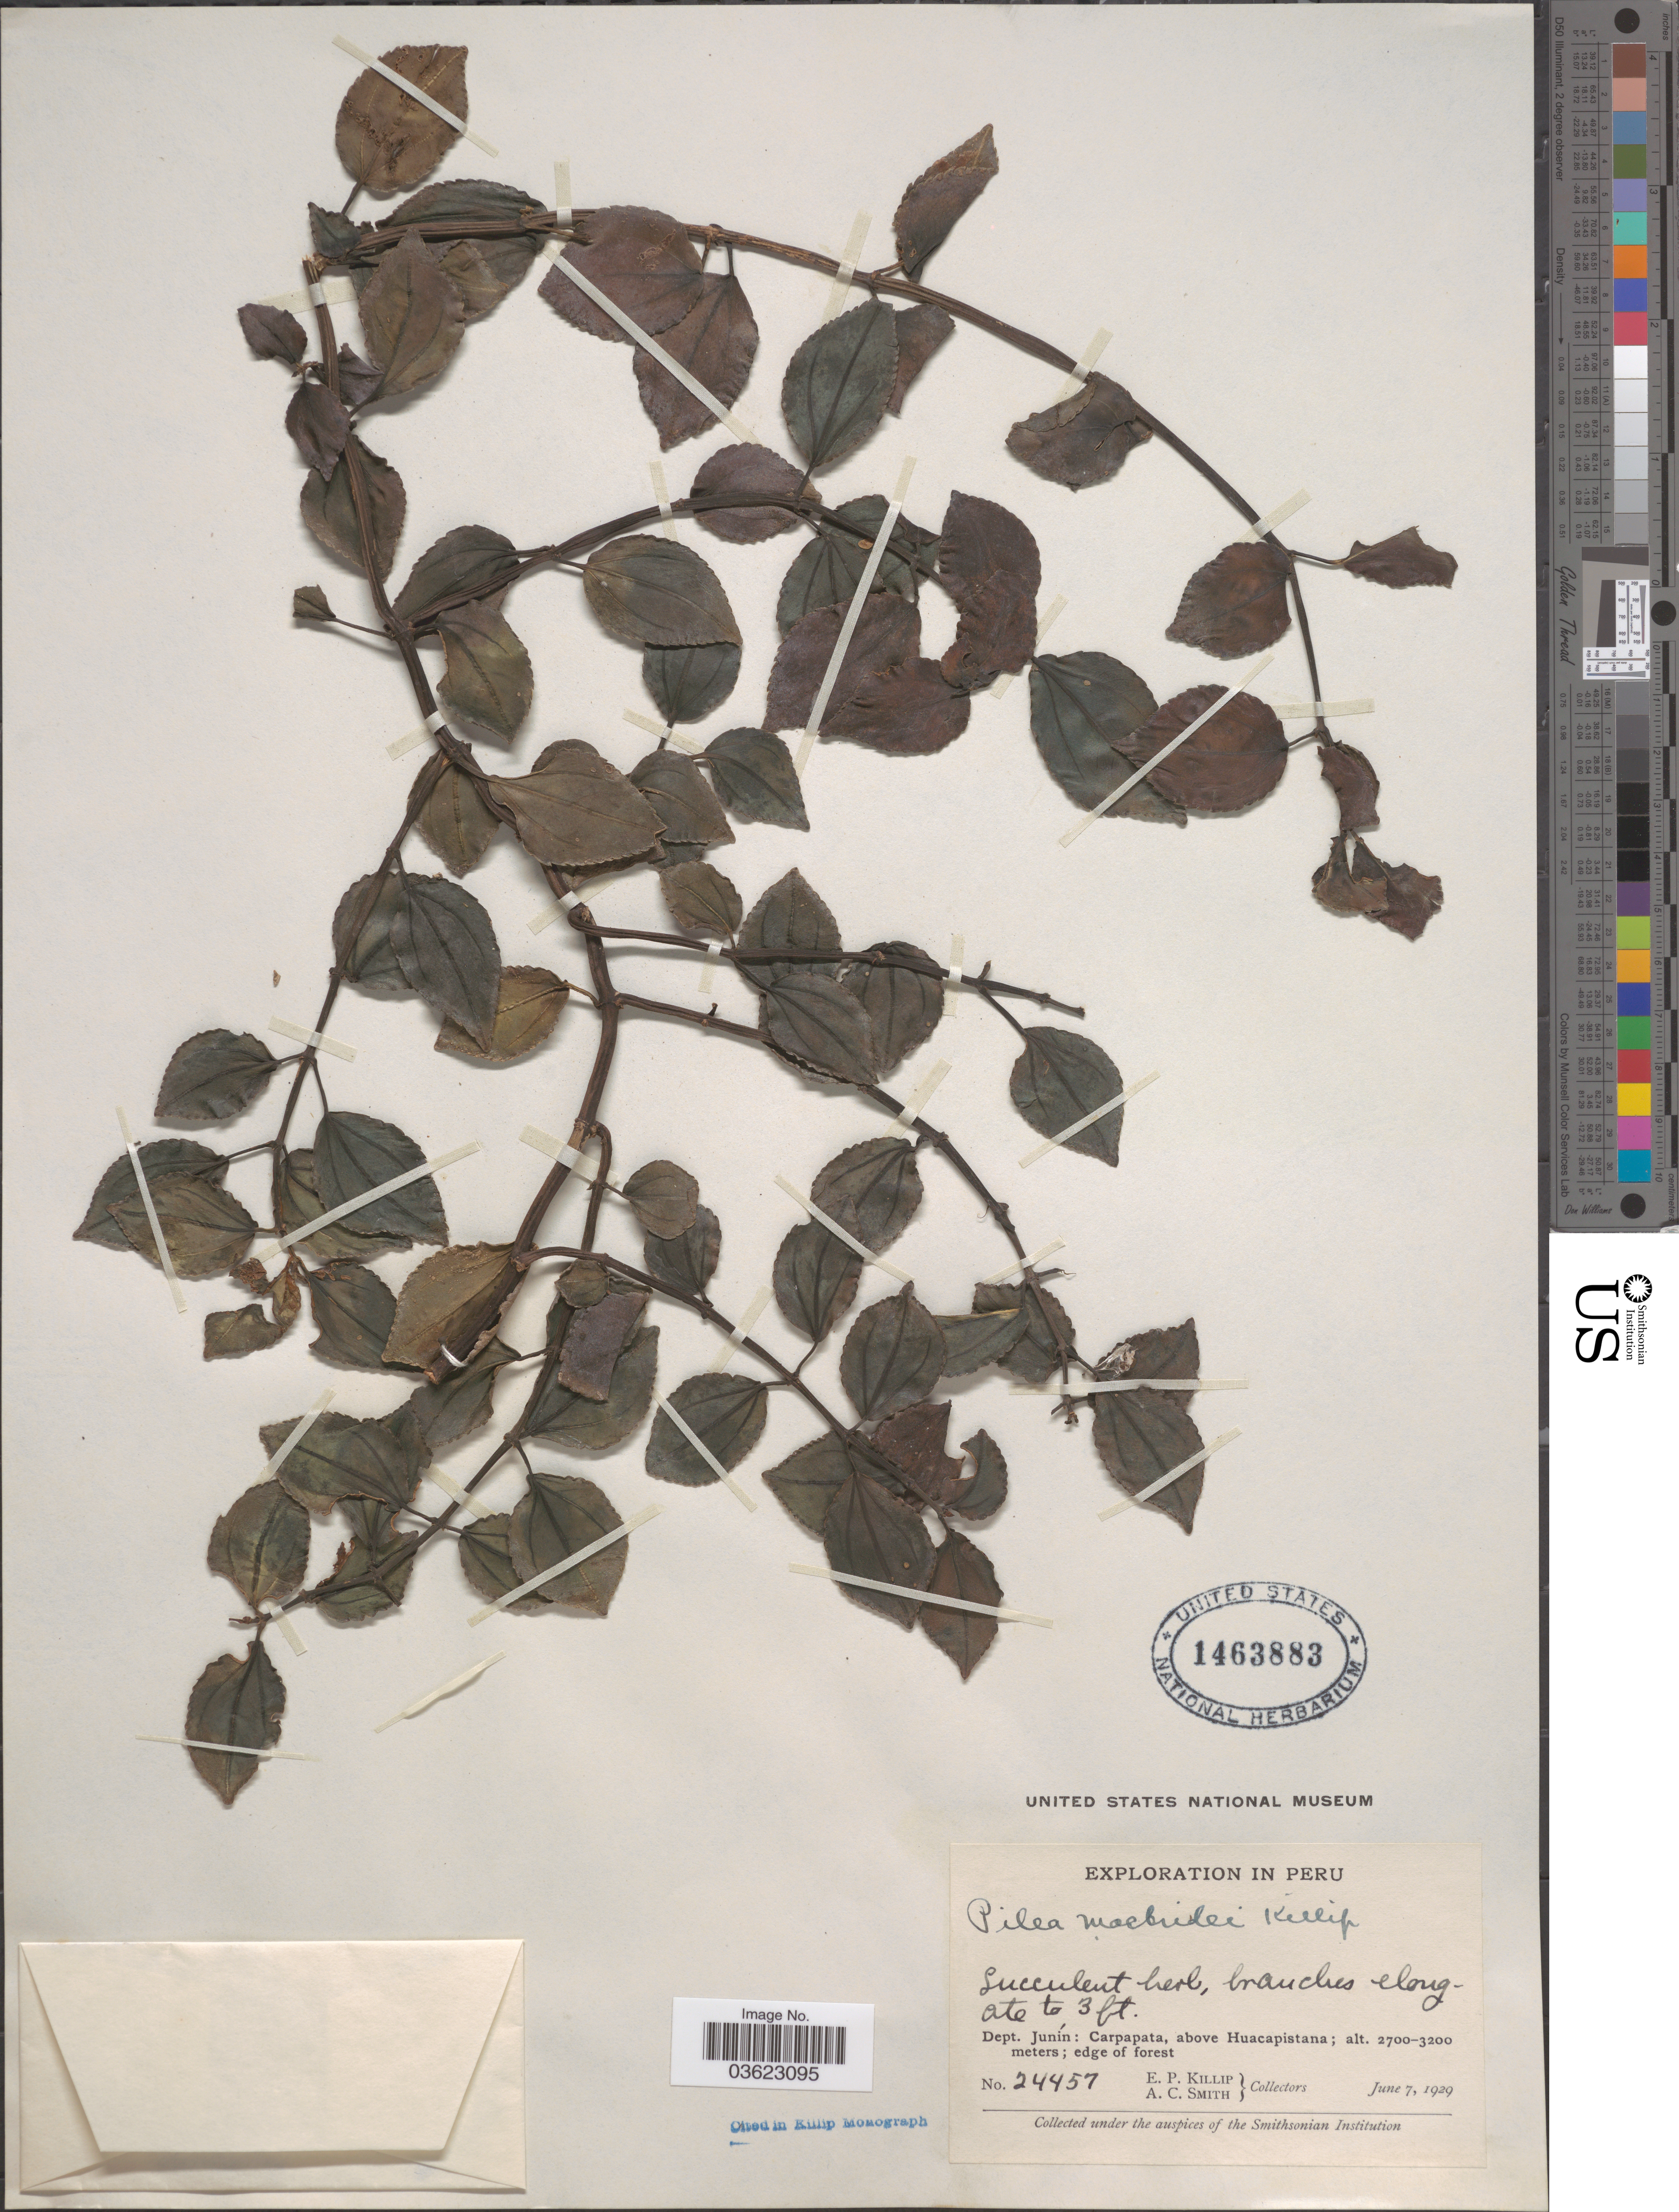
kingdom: Plantae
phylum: Tracheophyta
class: Magnoliopsida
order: Rosales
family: Urticaceae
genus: Pilea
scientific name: Pilea macbridei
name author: Killip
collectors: E. P. Killip & A. C. Smith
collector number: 24457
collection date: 1929-06-07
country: Peru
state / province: Junín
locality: Dept. Junín: Carpapata, above Huacapistana.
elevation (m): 2700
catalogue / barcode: US 1463883